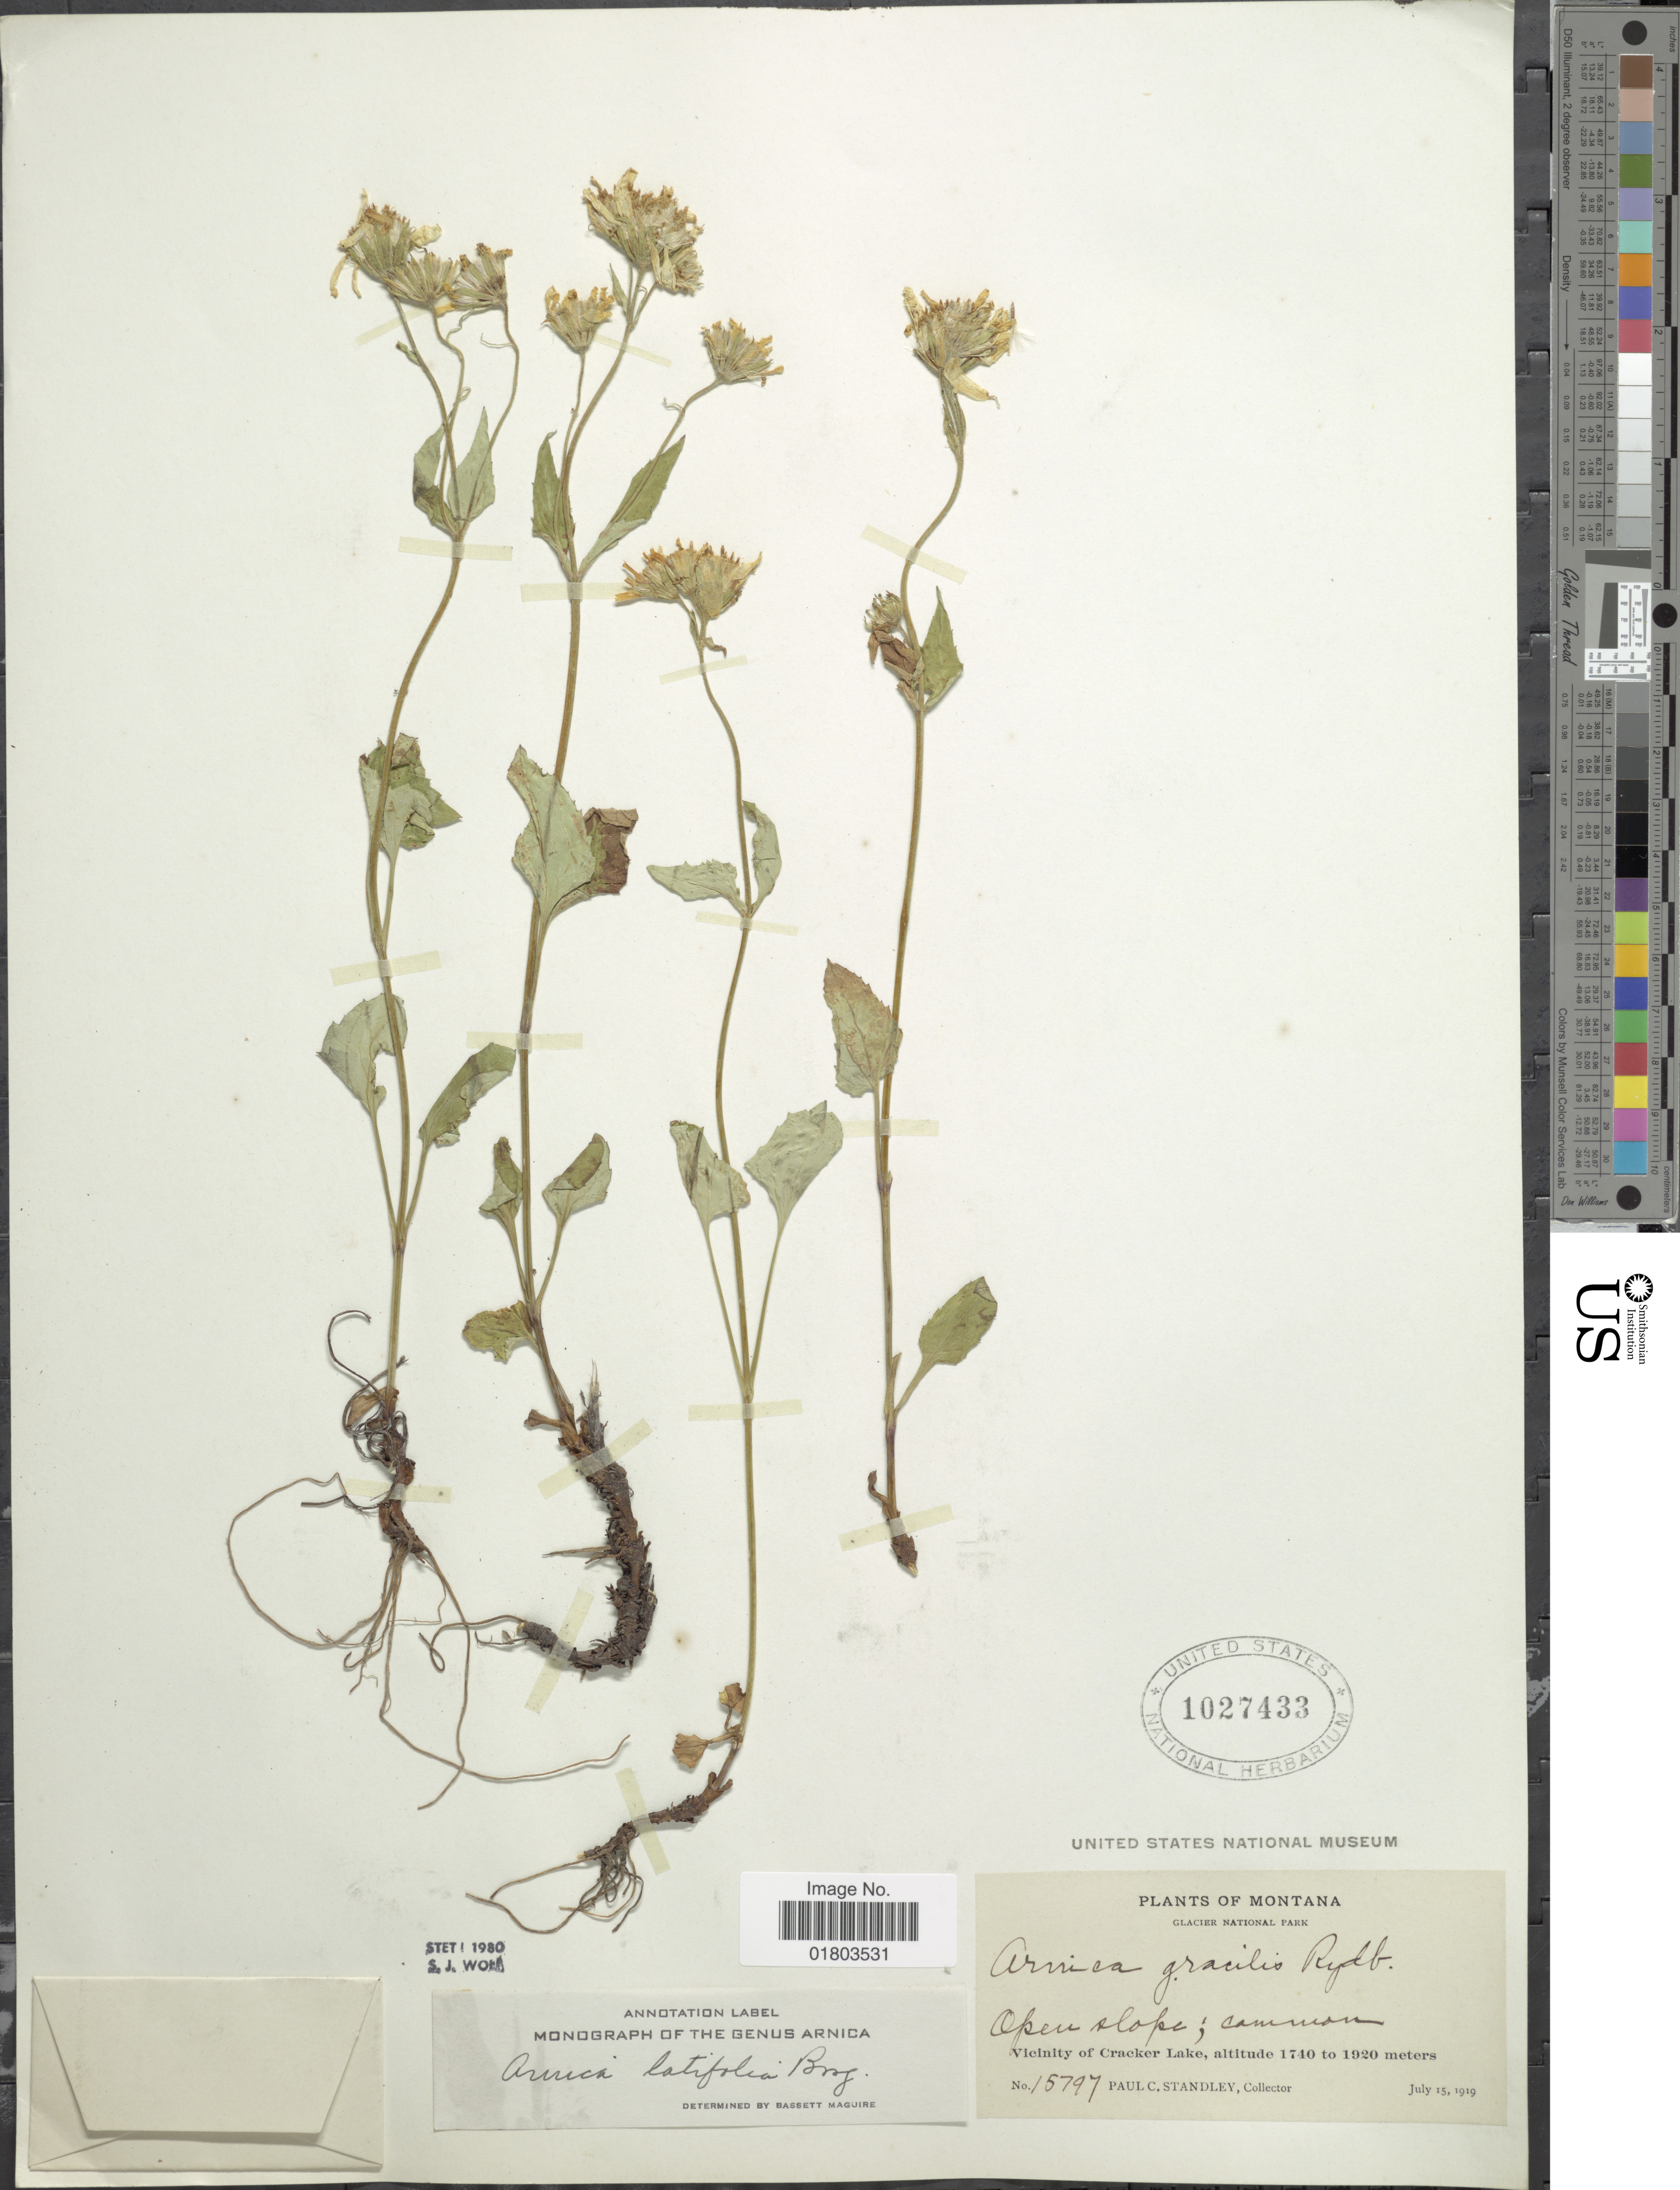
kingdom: Plantae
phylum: Tracheophyta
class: Magnoliopsida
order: Asterales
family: Asteraceae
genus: Arnica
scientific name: Arnica latifolia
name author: Bong.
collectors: P. C. Standley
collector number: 15797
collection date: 1919-07-15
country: United States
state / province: Montana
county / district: Glacier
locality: Glacier National Park, Open slope; common, Vicinity of Crater Lake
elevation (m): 1740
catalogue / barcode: US 1027433